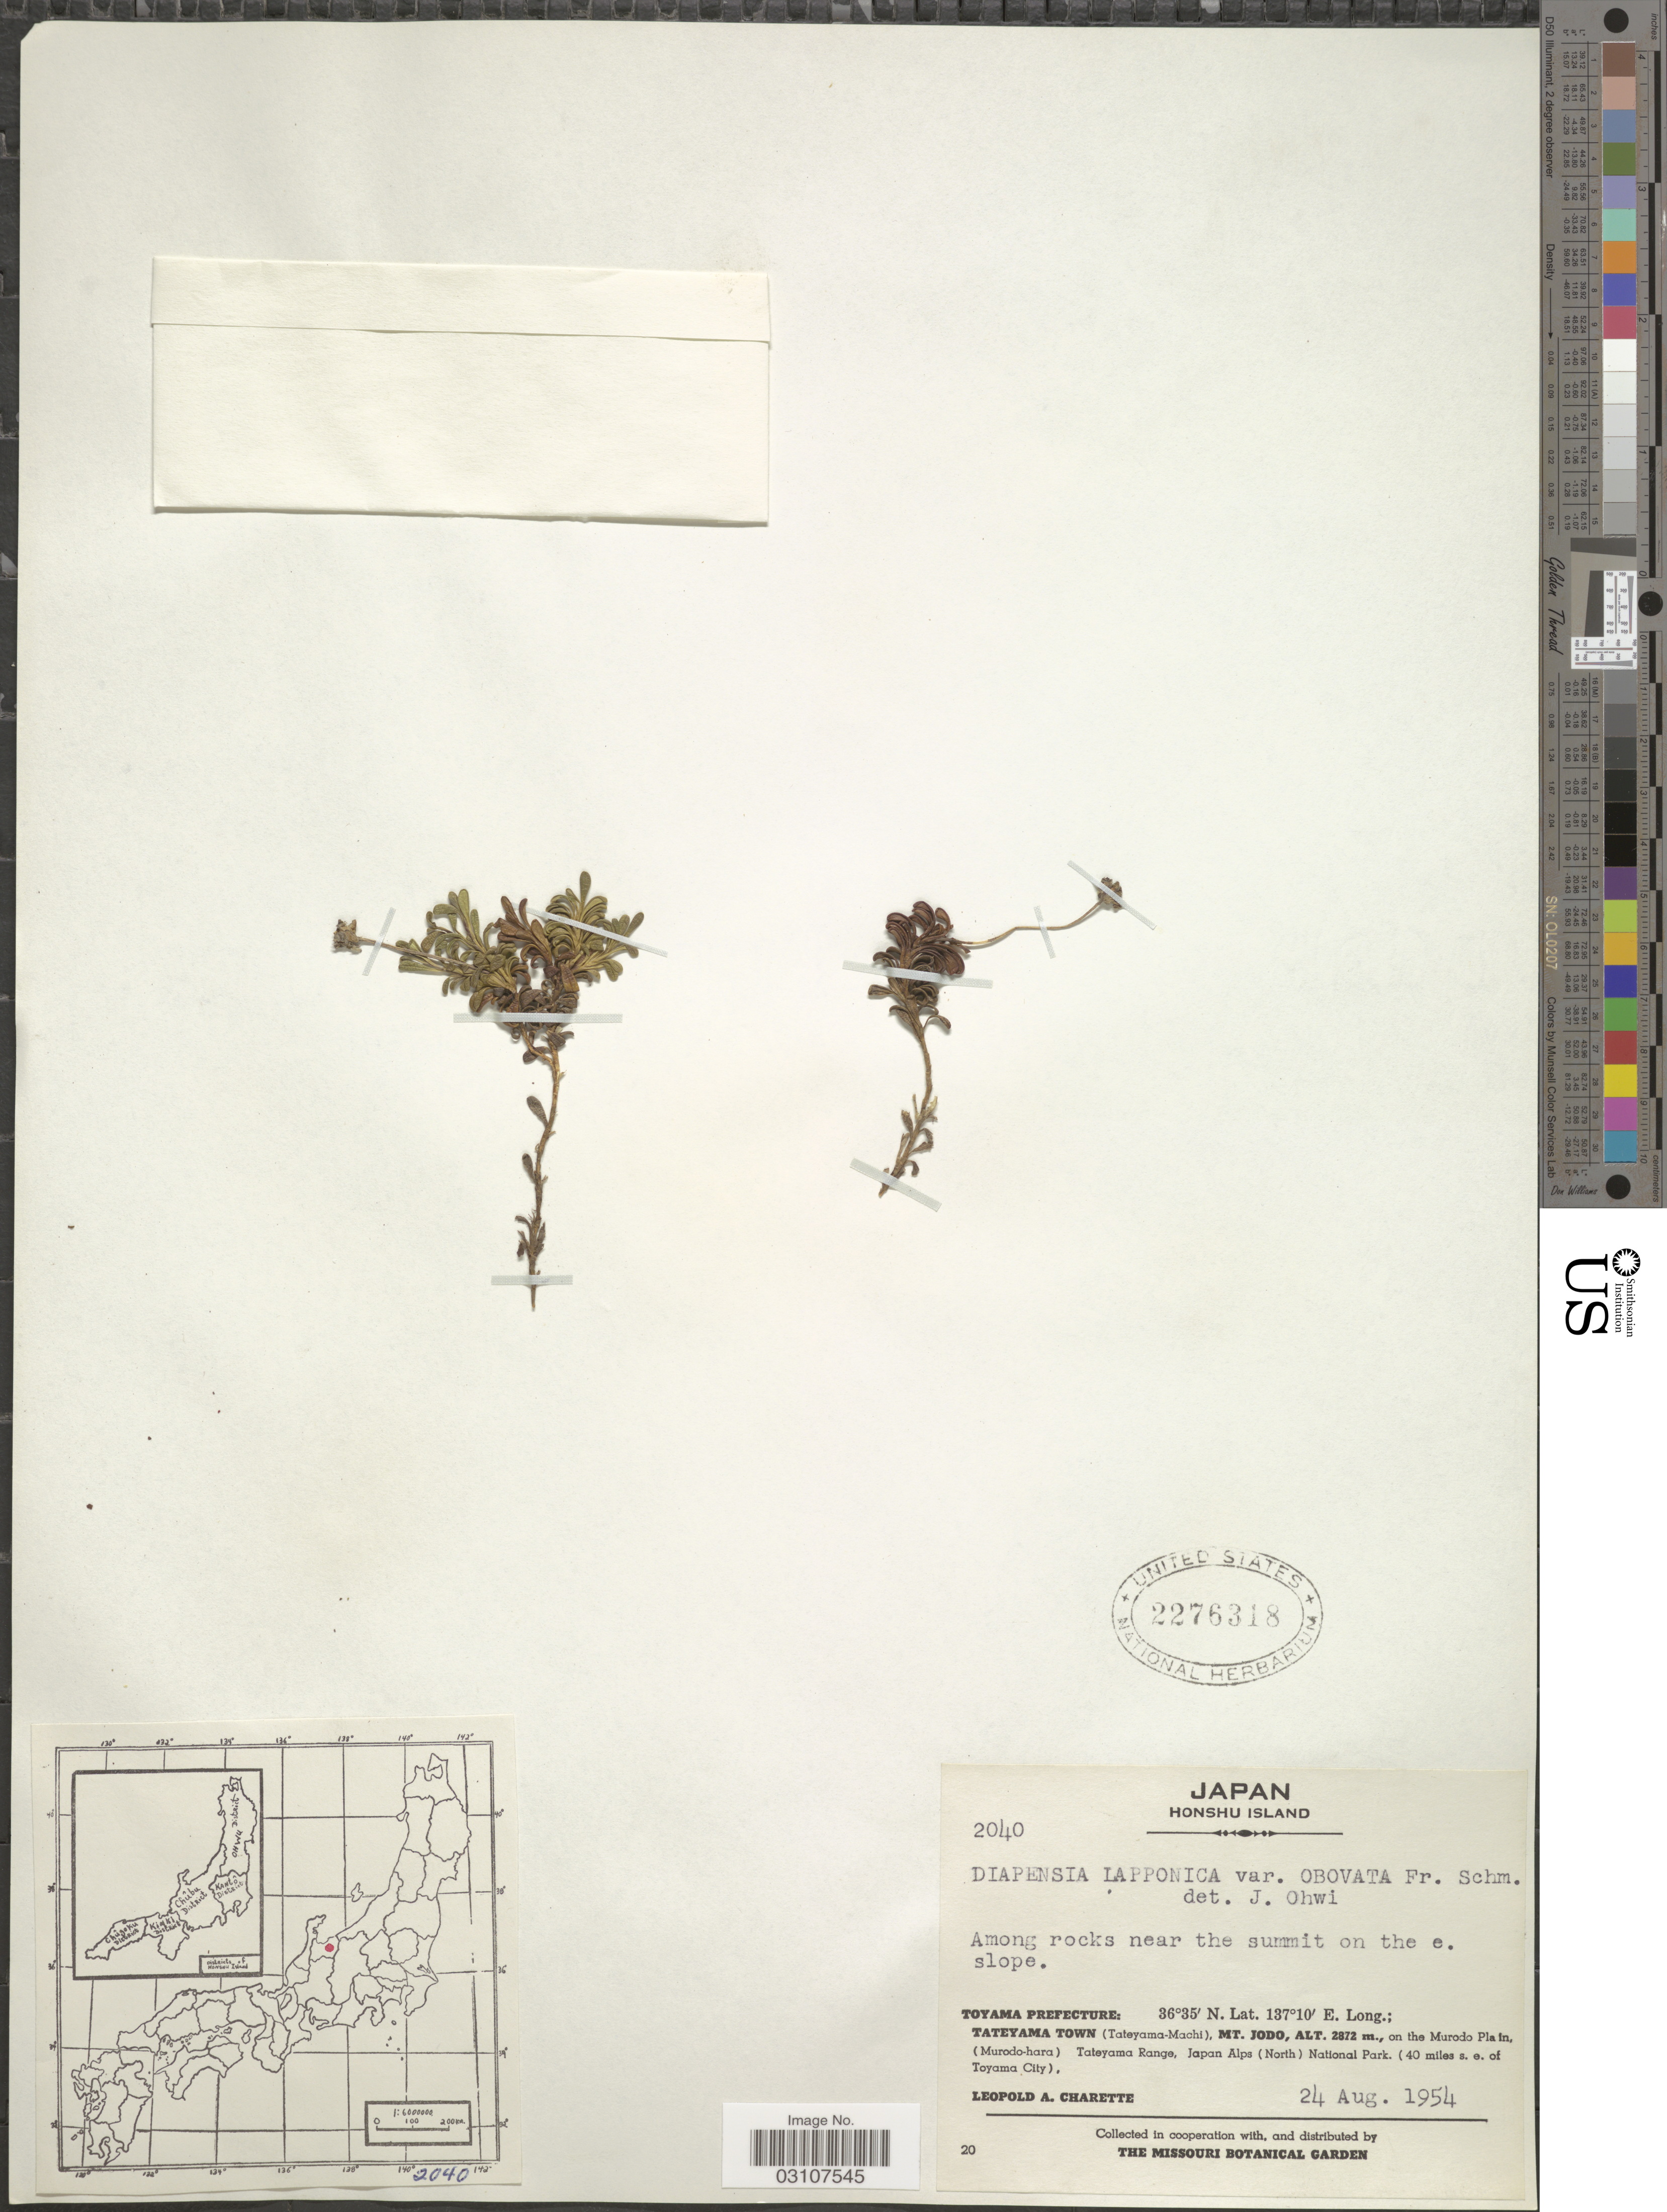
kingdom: Plantae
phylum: Tracheophyta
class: Magnoliopsida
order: Ericales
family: Diapensiaceae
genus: Diapensia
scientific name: Diapensia lapponica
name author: L.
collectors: L. A. Charette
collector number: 2040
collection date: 1954-08-24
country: Japan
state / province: Toyama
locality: Honshu Island. Toyama Prefecture: Tateyama Town (Tateyamma-Machi), Mt. Jodo, on the Murodo Plain, (Murodo-hara) Tateyama Range, Japan Alps (North) National Park. ( 40 miles s.e. of Toyama City).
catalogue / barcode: US 2276318